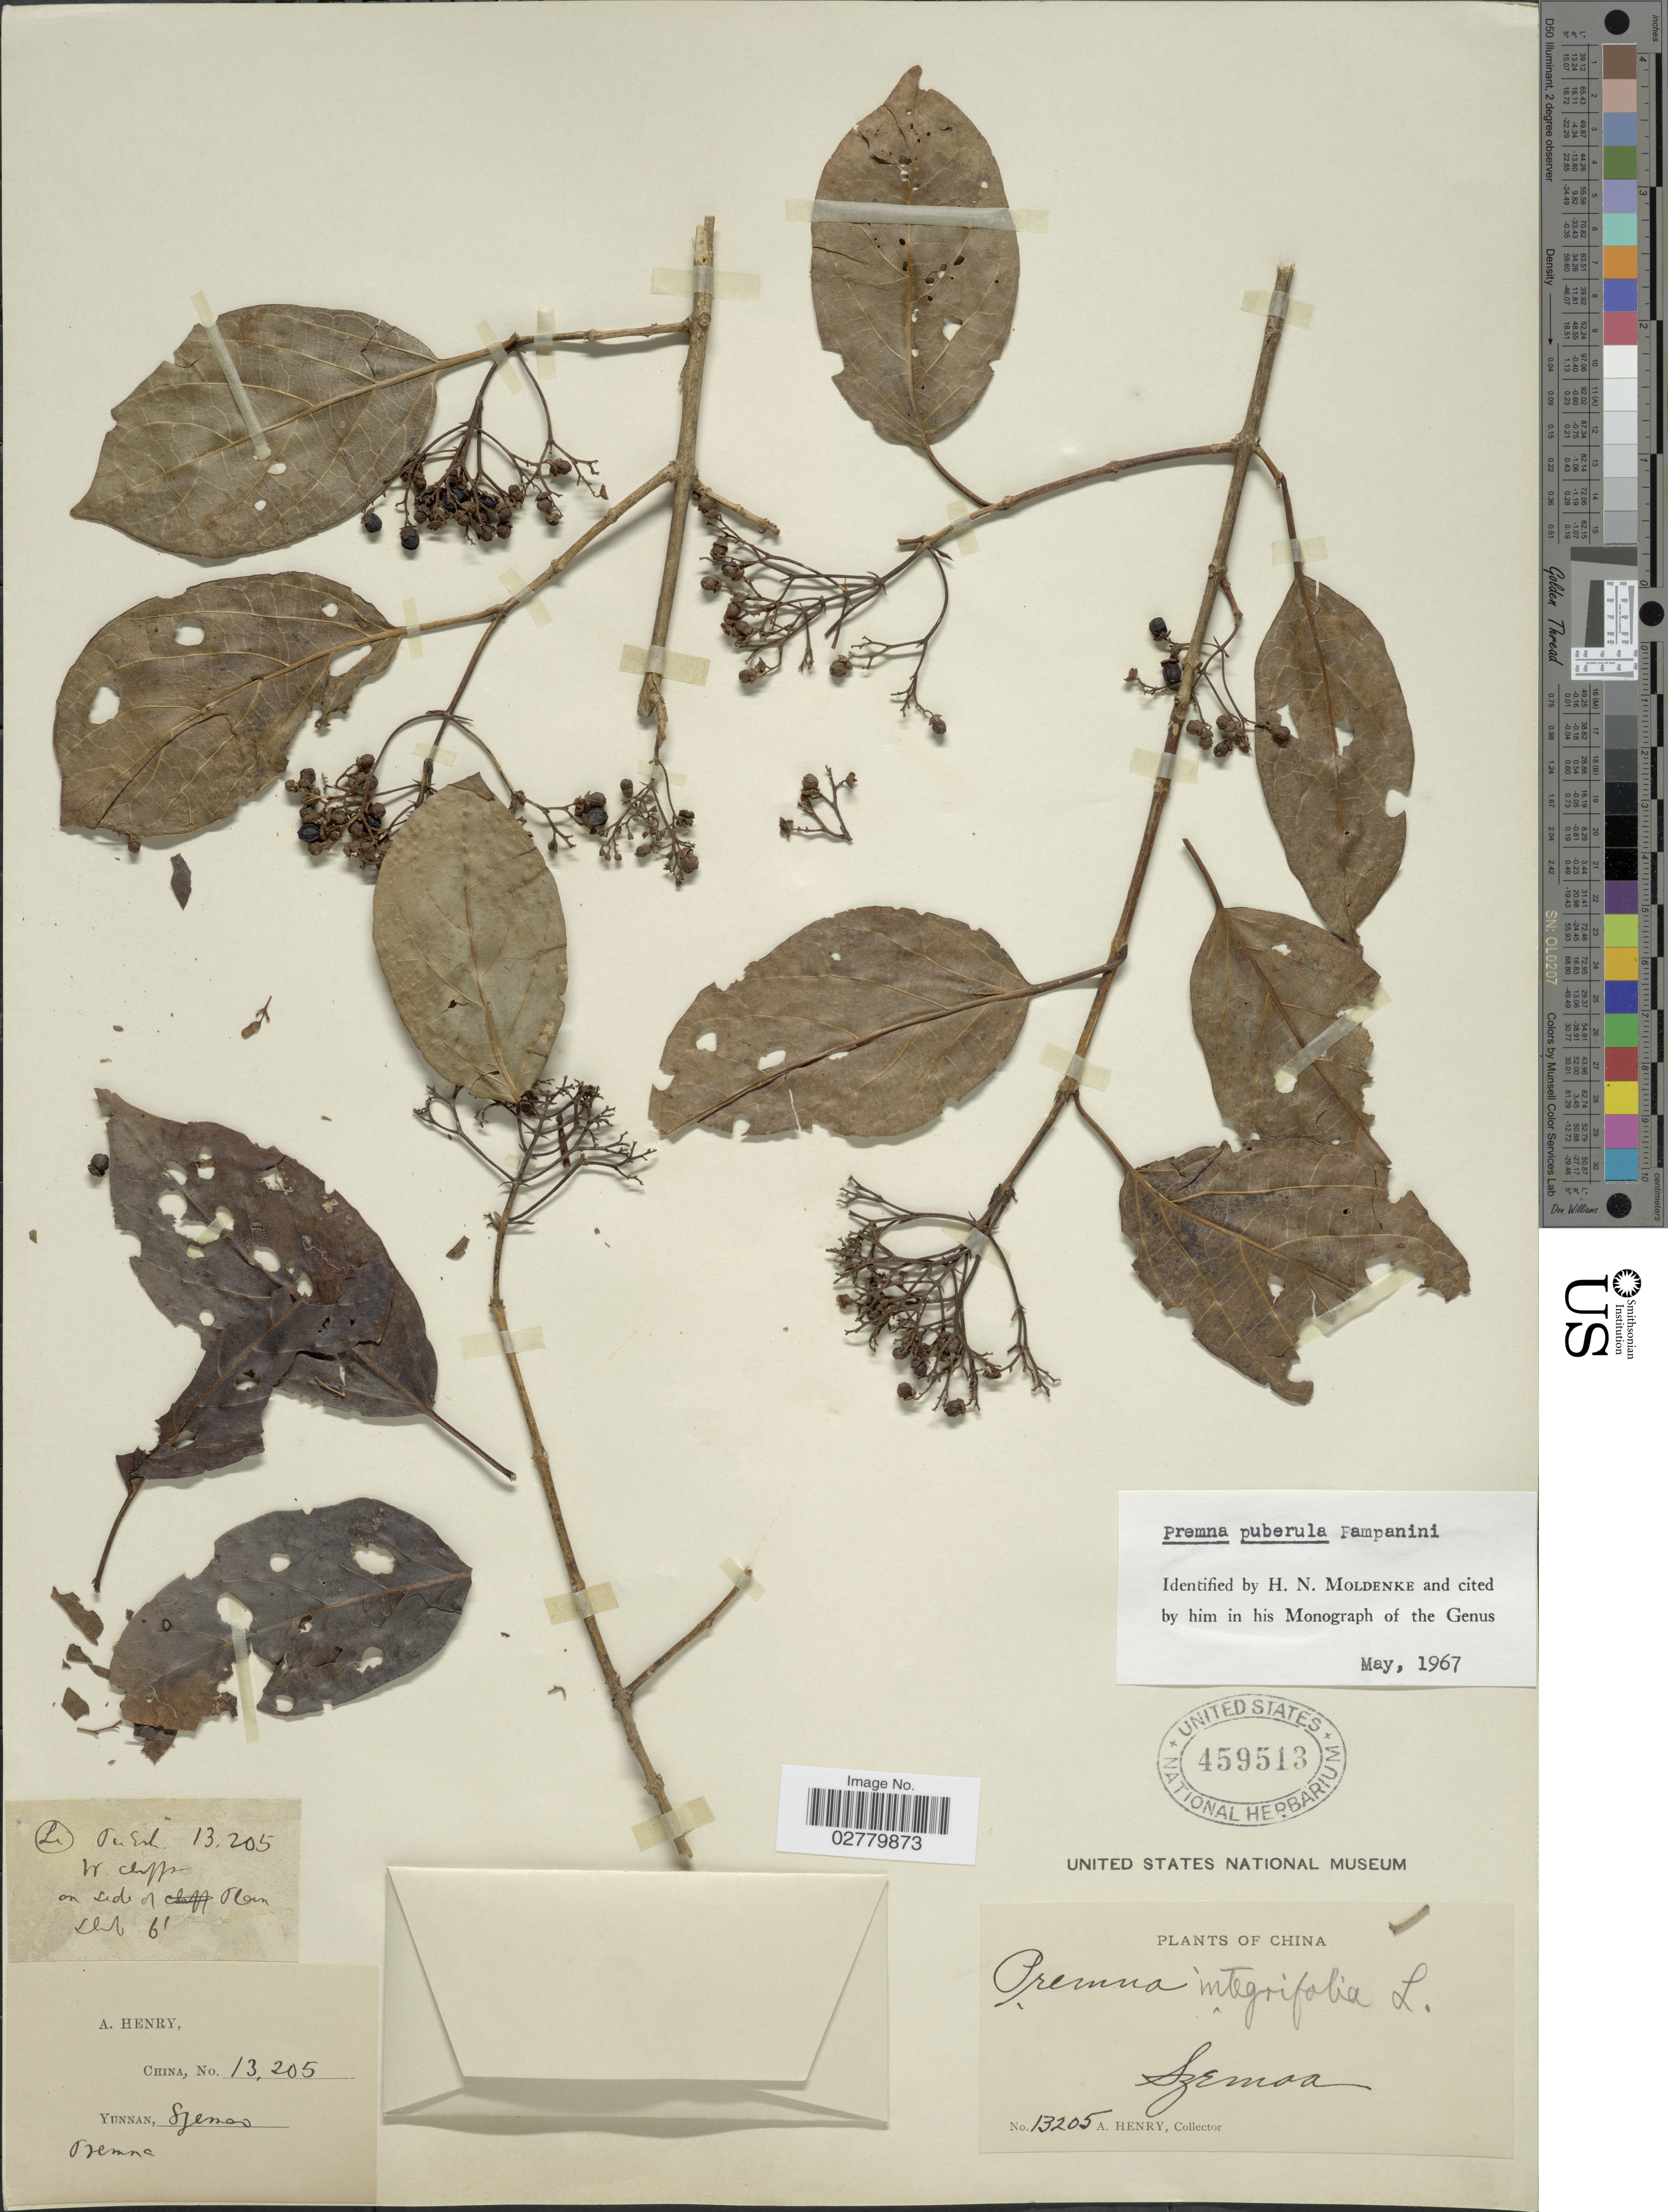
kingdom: Plantae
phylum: Tracheophyta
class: Magnoliopsida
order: Lamiales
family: Lamiaceae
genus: Premna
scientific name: Premna puberula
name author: Pamp.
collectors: A. Henry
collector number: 13205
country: China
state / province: Yunnan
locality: Szemoa.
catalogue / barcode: US 459513